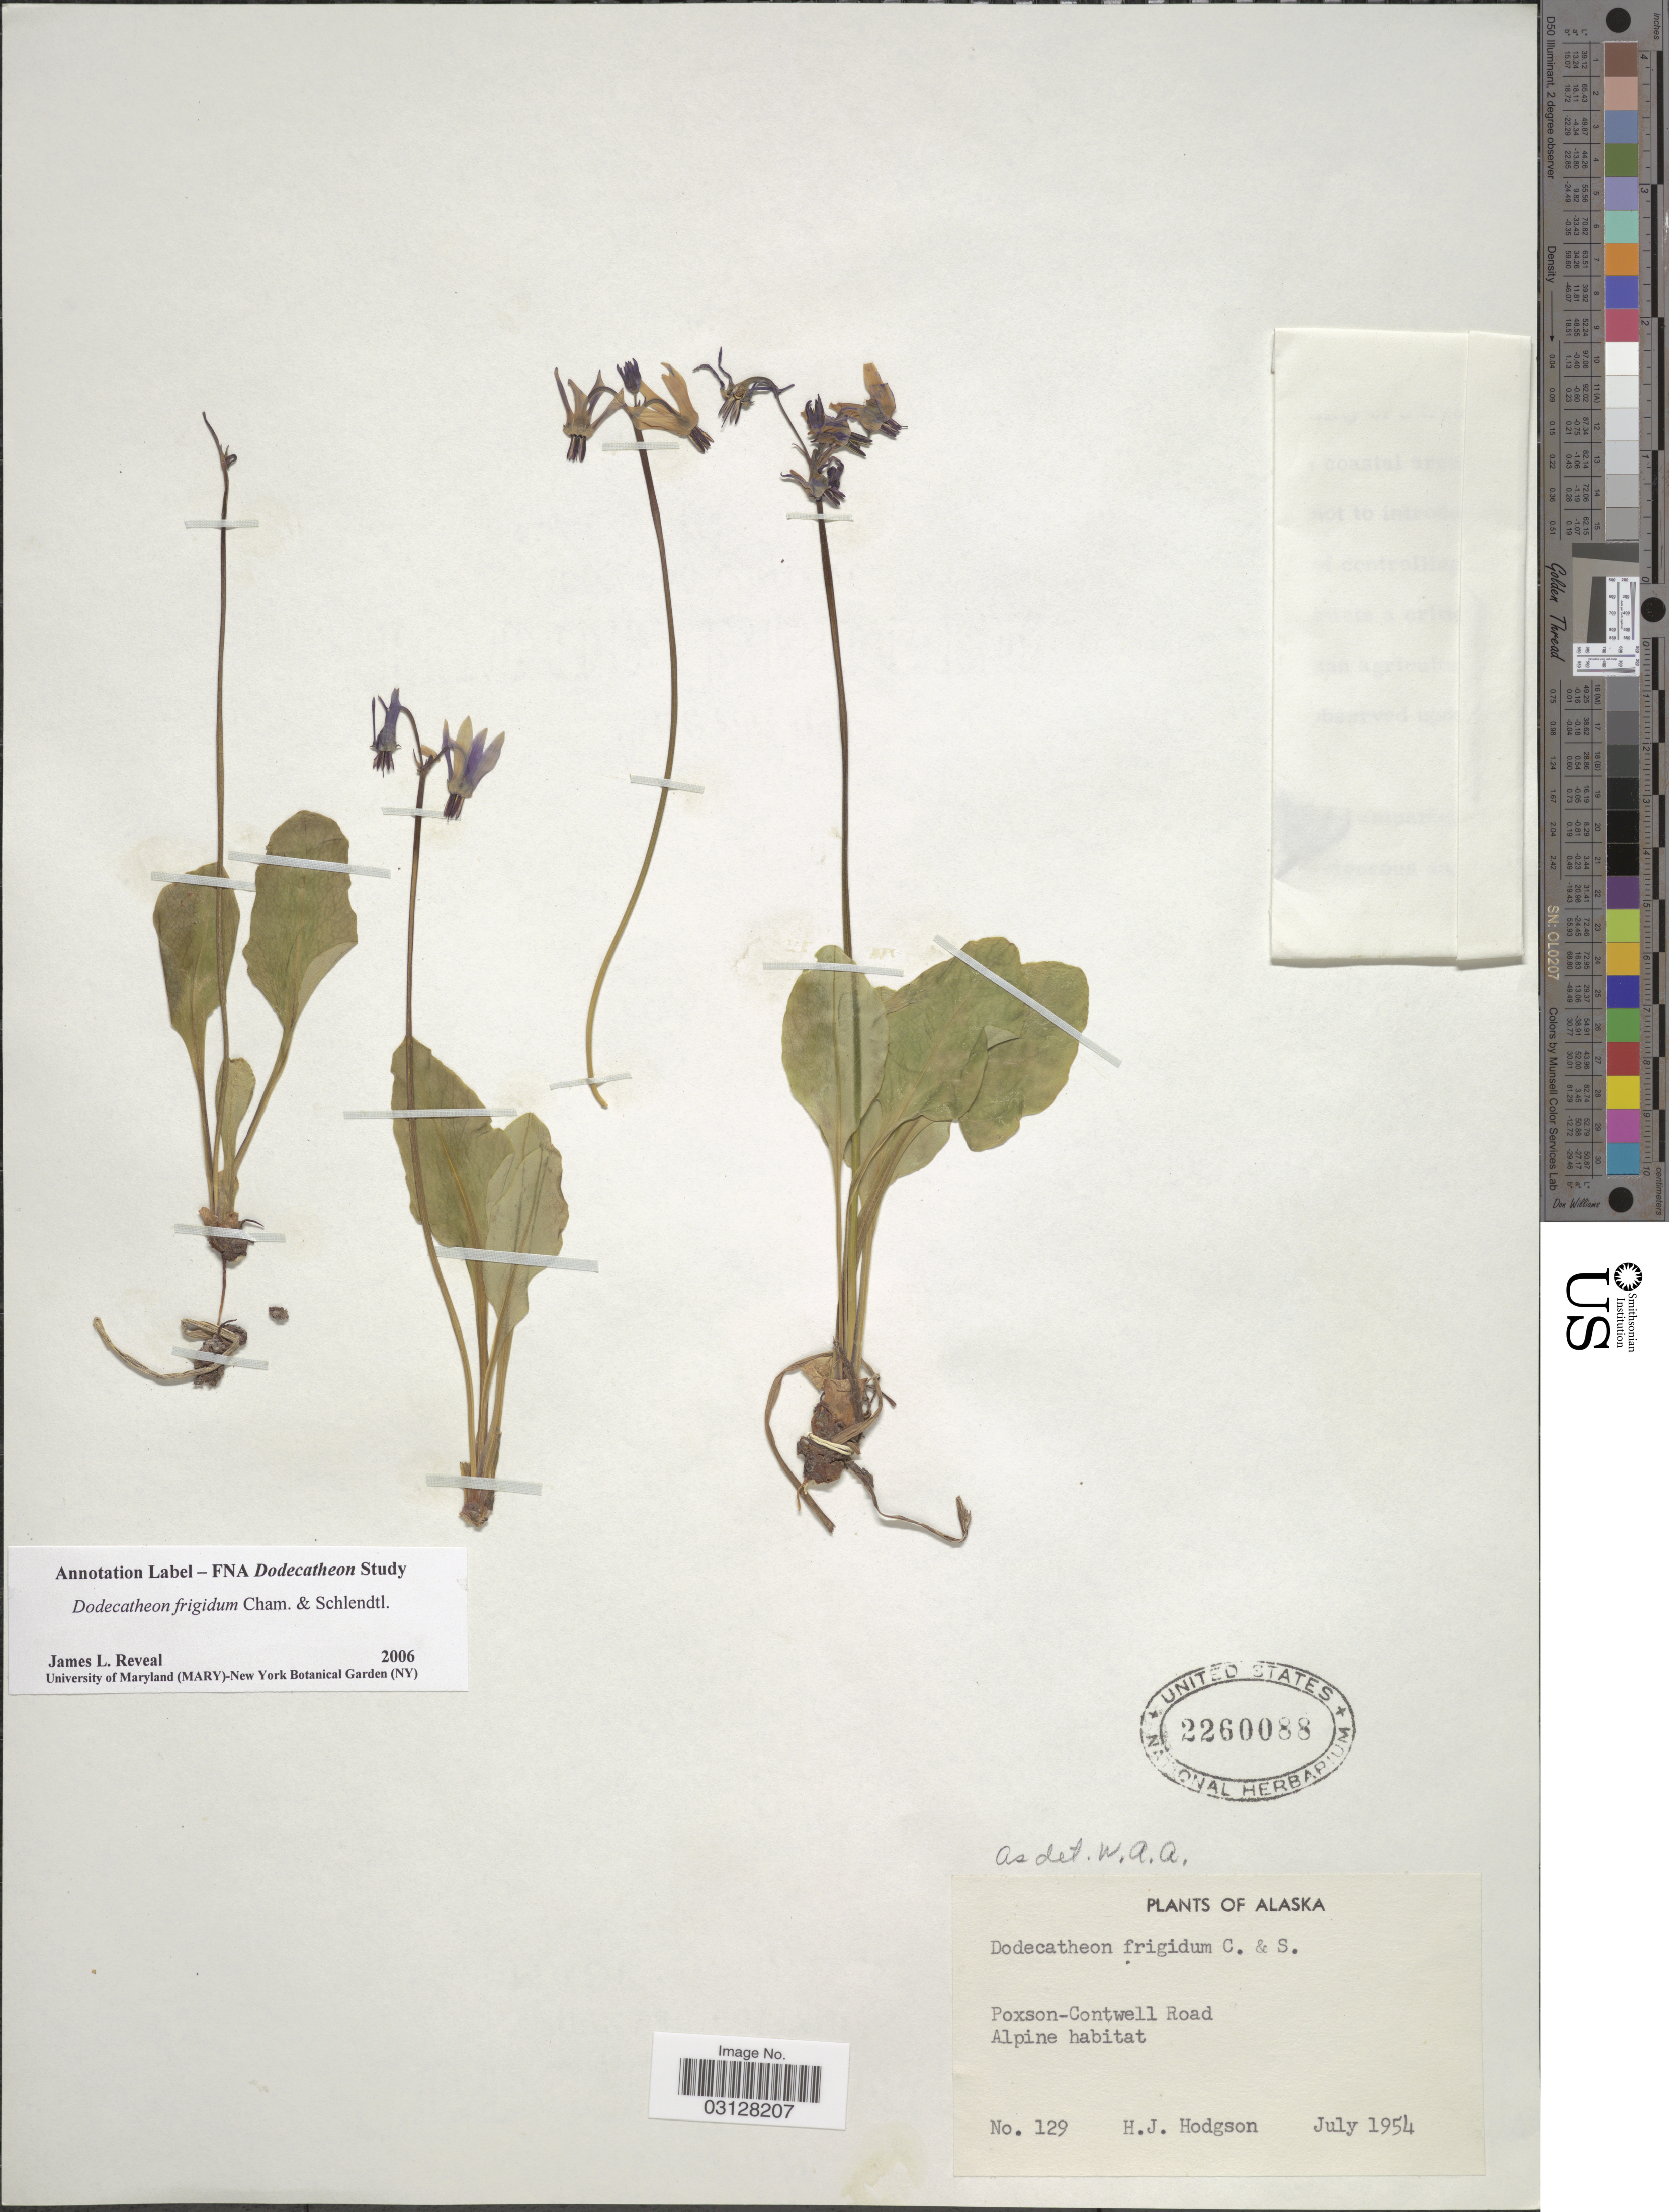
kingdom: Plantae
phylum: Tracheophyta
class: Magnoliopsida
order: Ericales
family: Primulaceae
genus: Dodecatheon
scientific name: Dodecatheon frigidum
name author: Cham. & Schltdl.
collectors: H. J. Hodgson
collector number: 129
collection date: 1954-07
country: United States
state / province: Alaska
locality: Poxson-Contwell Road.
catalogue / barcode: US 2260088